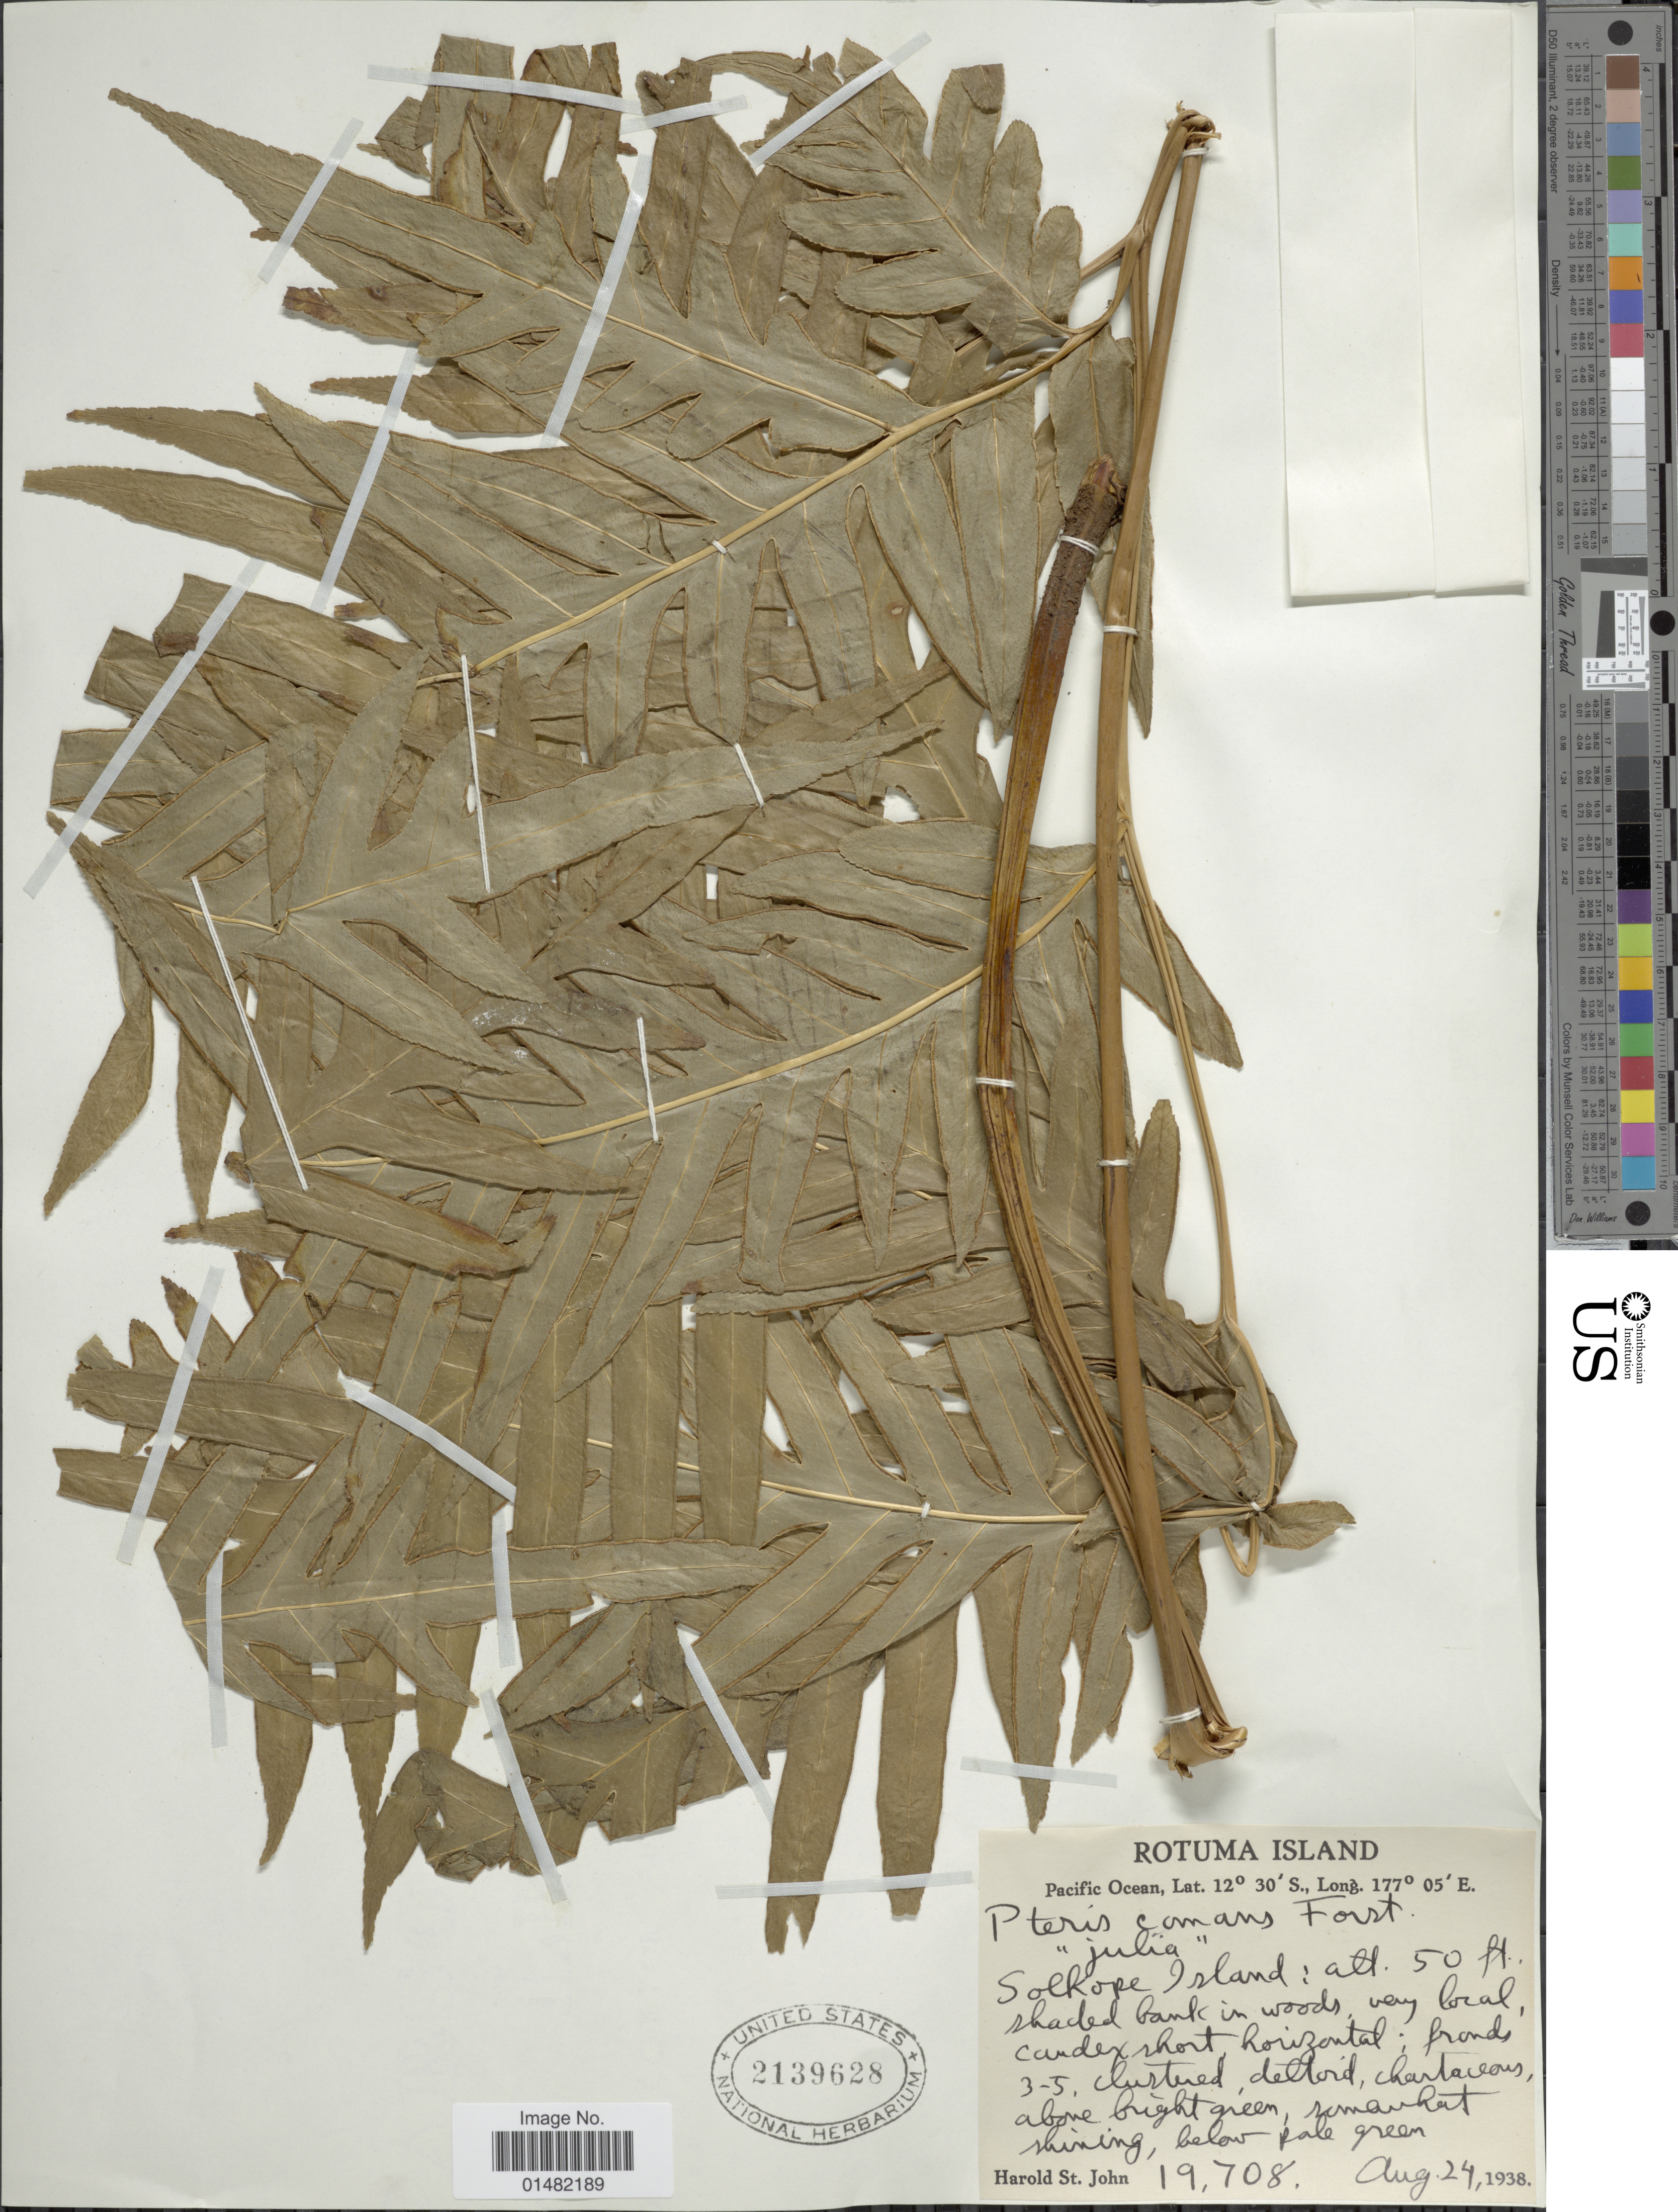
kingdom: Plantae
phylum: Tracheophyta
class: Polypodiopsida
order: Polypodiales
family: Pteridaceae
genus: Pteris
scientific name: Pteris comans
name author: G. Forst.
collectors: H. St. John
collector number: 19708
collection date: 1938-08-24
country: Fiji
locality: Rotuma Island, Pacific Ocean, Solkope Island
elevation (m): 15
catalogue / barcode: US 2139628